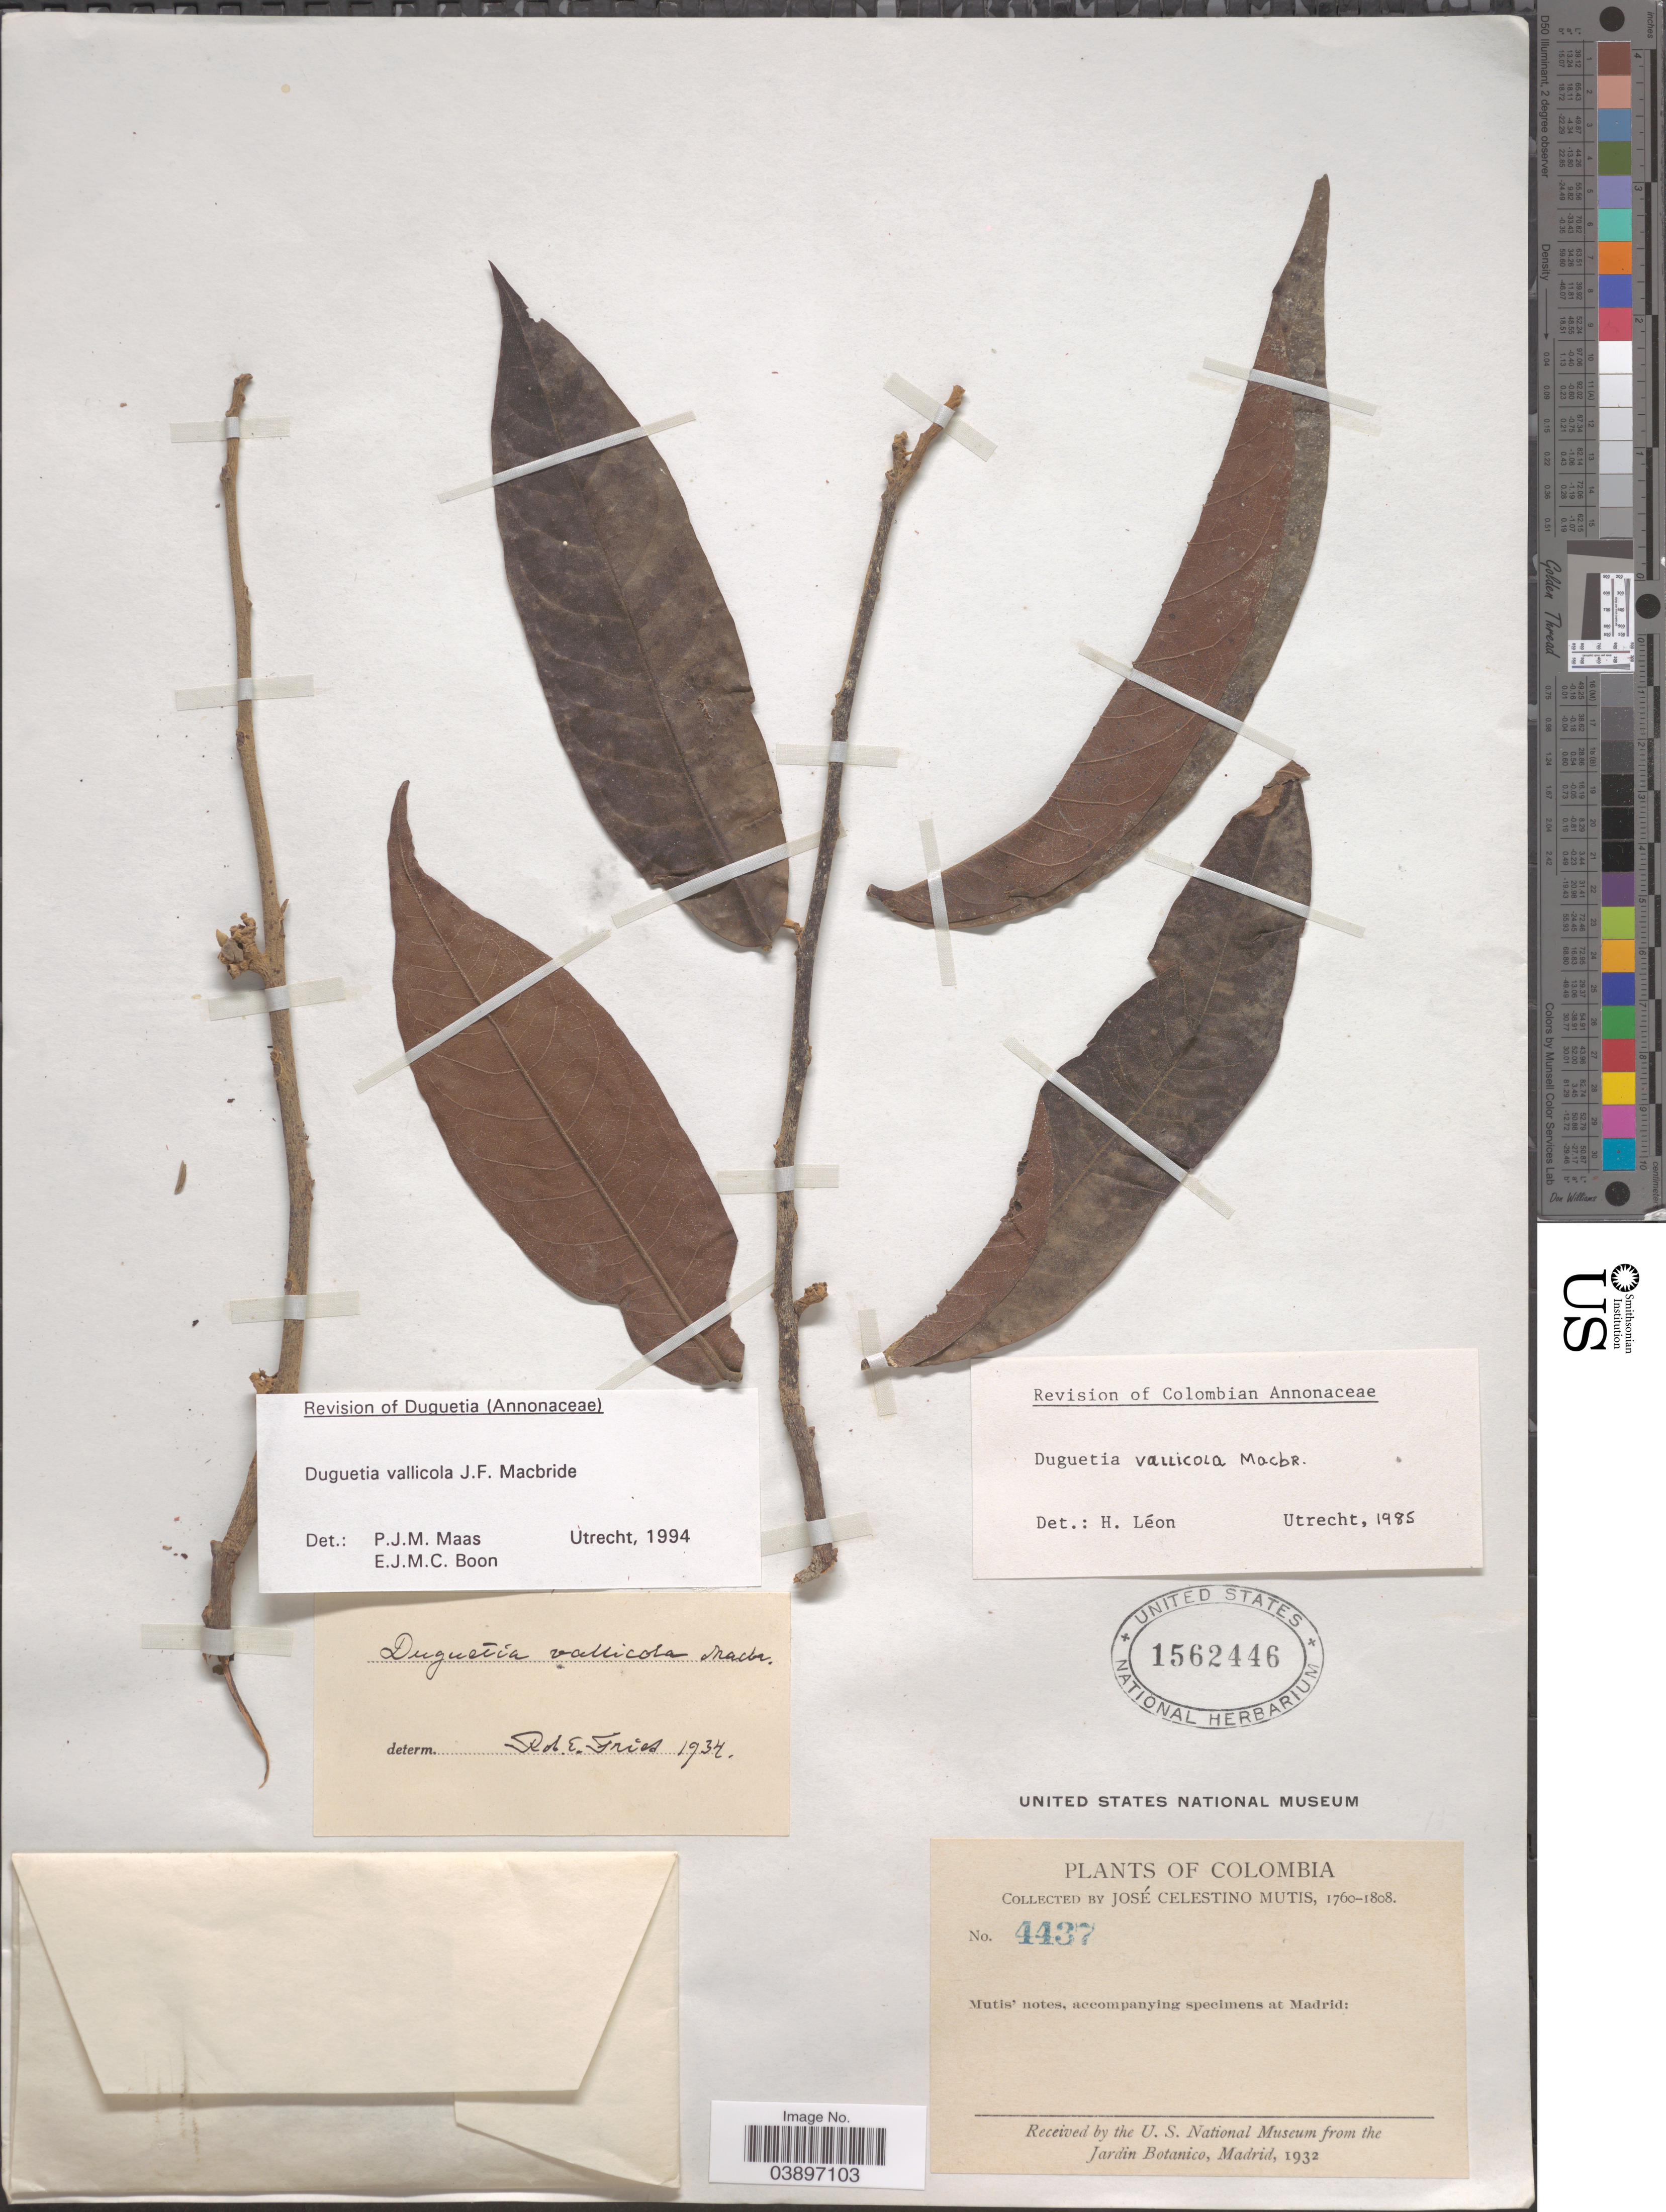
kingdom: Plantae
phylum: Tracheophyta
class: Magnoliopsida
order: Magnoliales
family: Annonaceae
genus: Duguetia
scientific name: Duguetia vallicola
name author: J.F. Macbr.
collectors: J. C. B. Mutis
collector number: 4437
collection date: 1760/1808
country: Colombia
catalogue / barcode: US 1562446